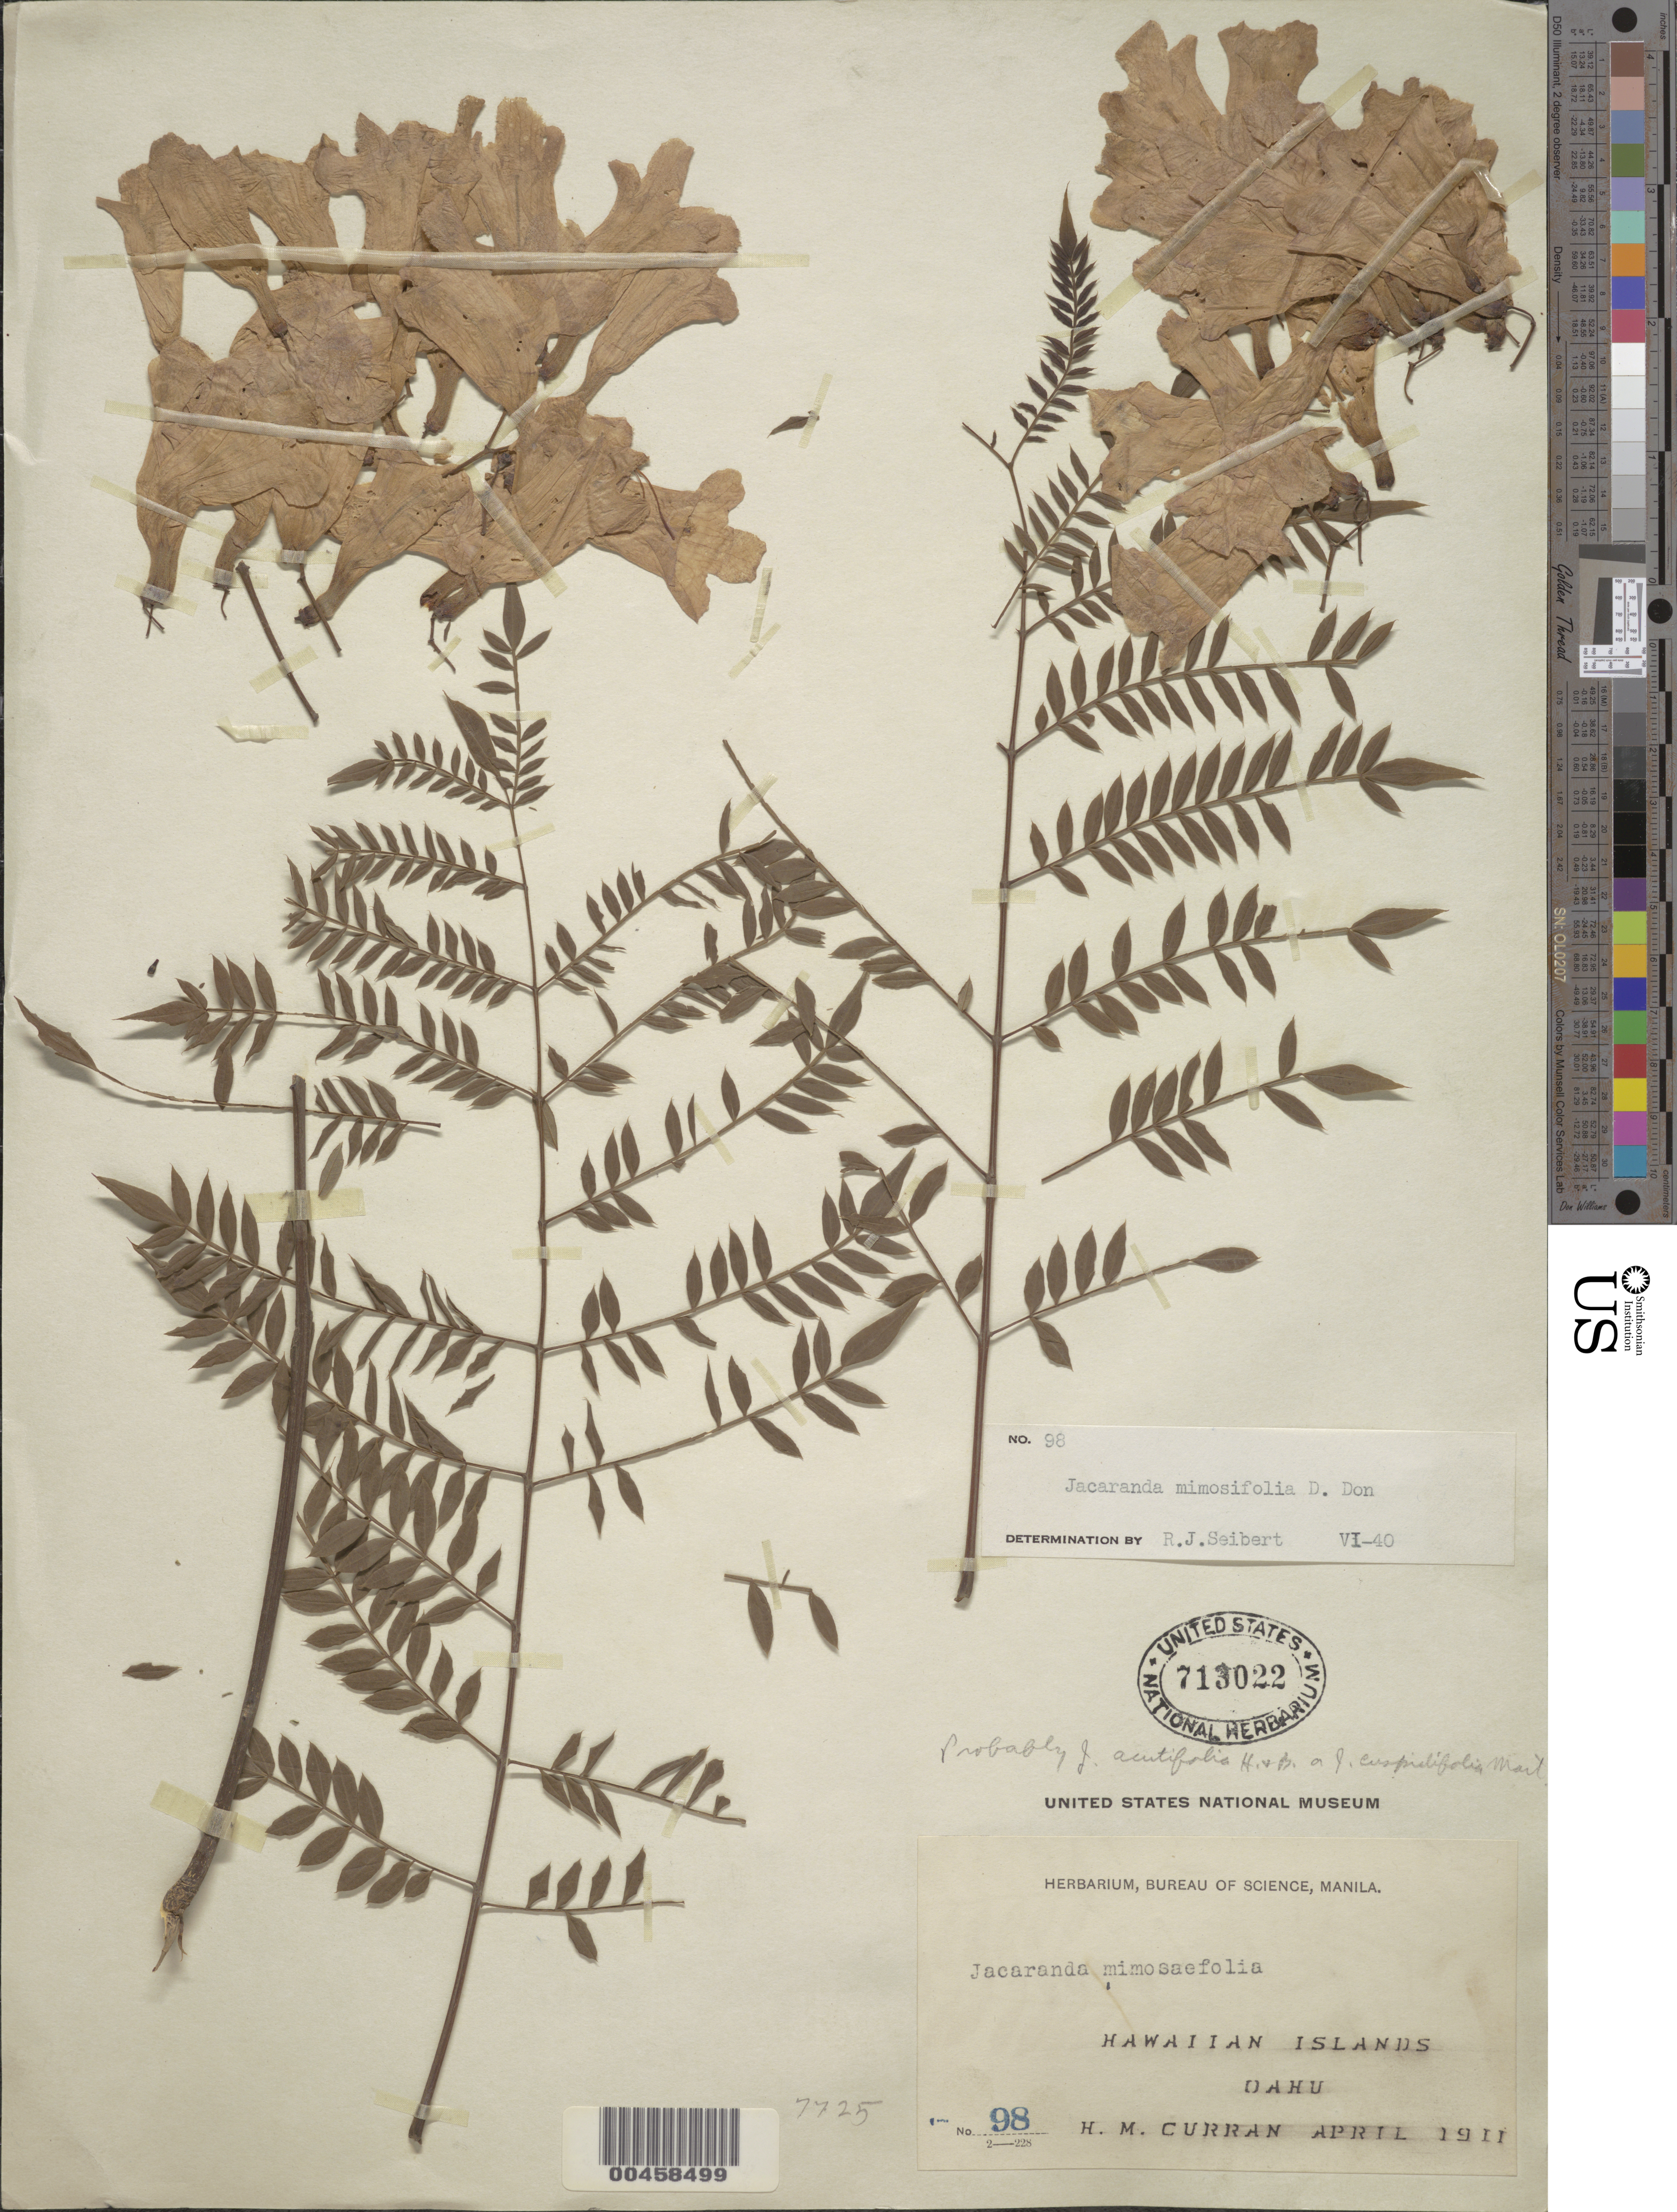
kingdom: Plantae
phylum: Tracheophyta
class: Magnoliopsida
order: Lamiales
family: Bignoniaceae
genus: Jacaranda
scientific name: Jacaranda mimosifolia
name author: D. Don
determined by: Seibert, R. J.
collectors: H. M. Curran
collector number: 98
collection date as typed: Apr 1911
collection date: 1911-04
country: United States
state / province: Hawaii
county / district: Kauai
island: Kaua'i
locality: Hawaiian Islands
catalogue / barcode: US 713022